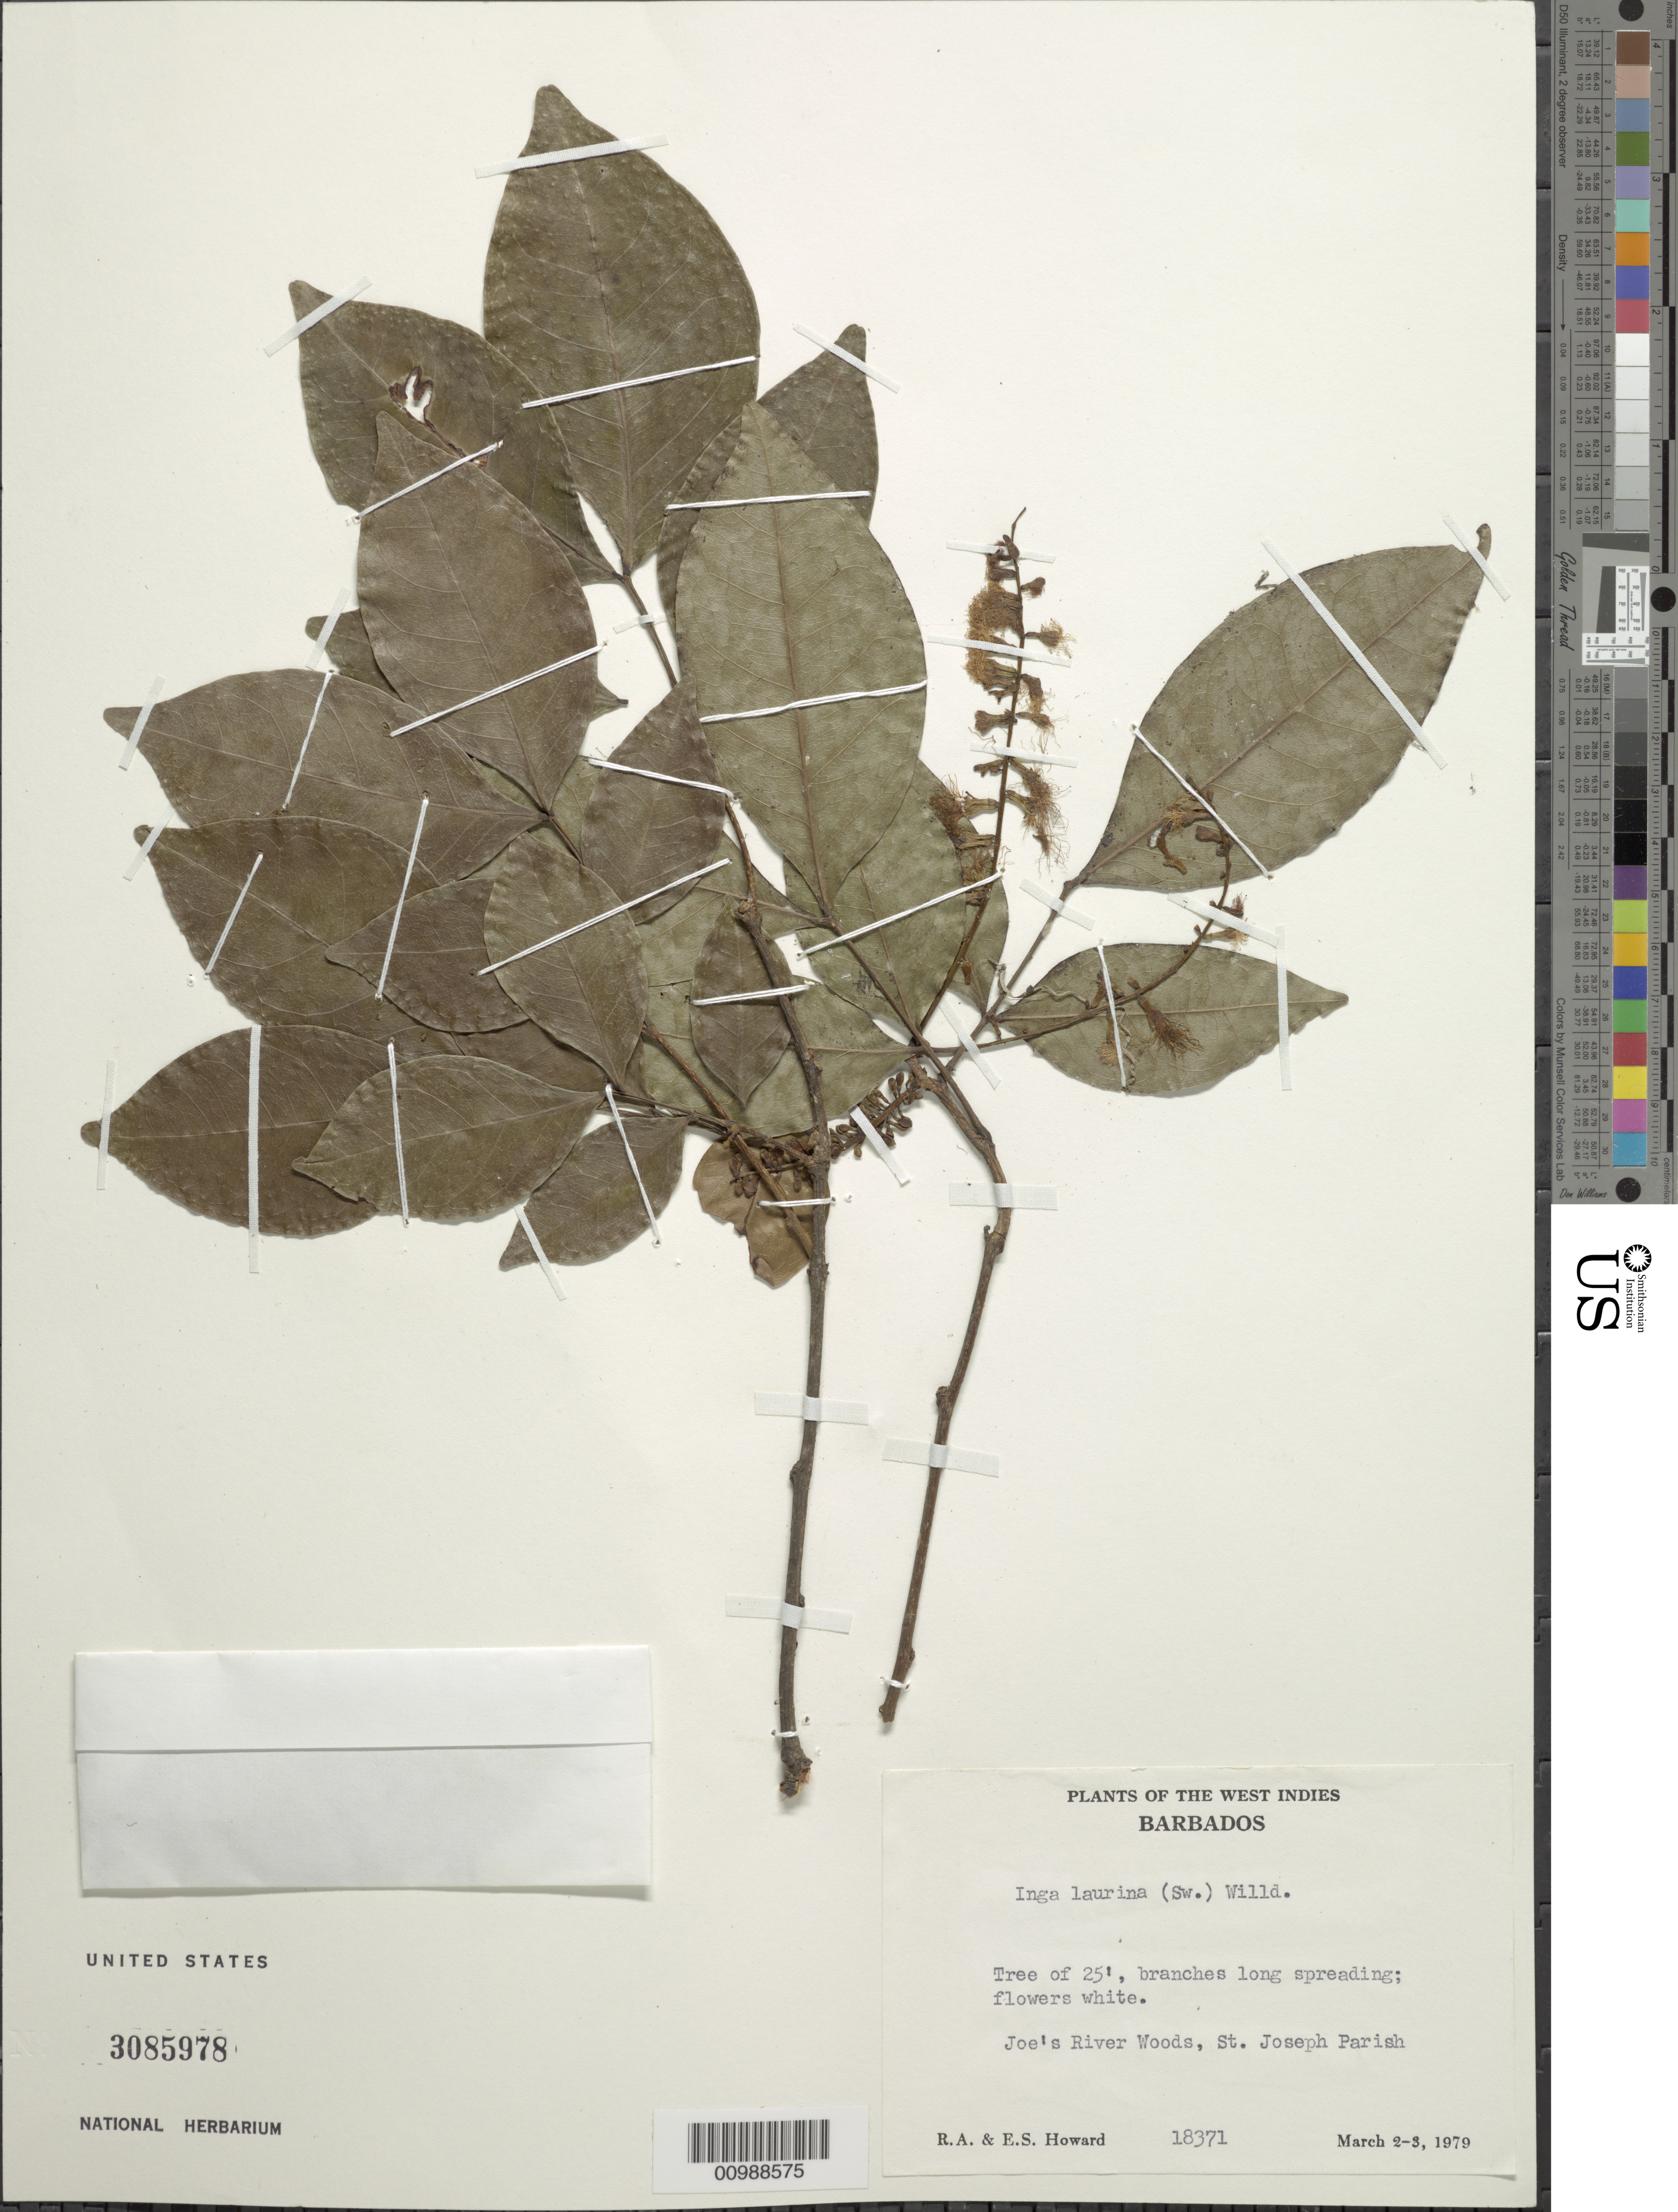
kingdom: Plantae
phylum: Tracheophyta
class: Magnoliopsida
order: Fabales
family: Fabaceae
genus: Inga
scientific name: Inga laurina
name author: (Sw.) Willd.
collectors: R. A. Howard & E. S. Howard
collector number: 18371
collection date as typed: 02 Mar 1979 to 03 Mar 1979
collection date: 1979-03-02/1979-03-03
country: Barbados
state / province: Saint Joseph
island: Barbados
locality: Joe's River Woods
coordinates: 0 N, 0 E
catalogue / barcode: US 3085978